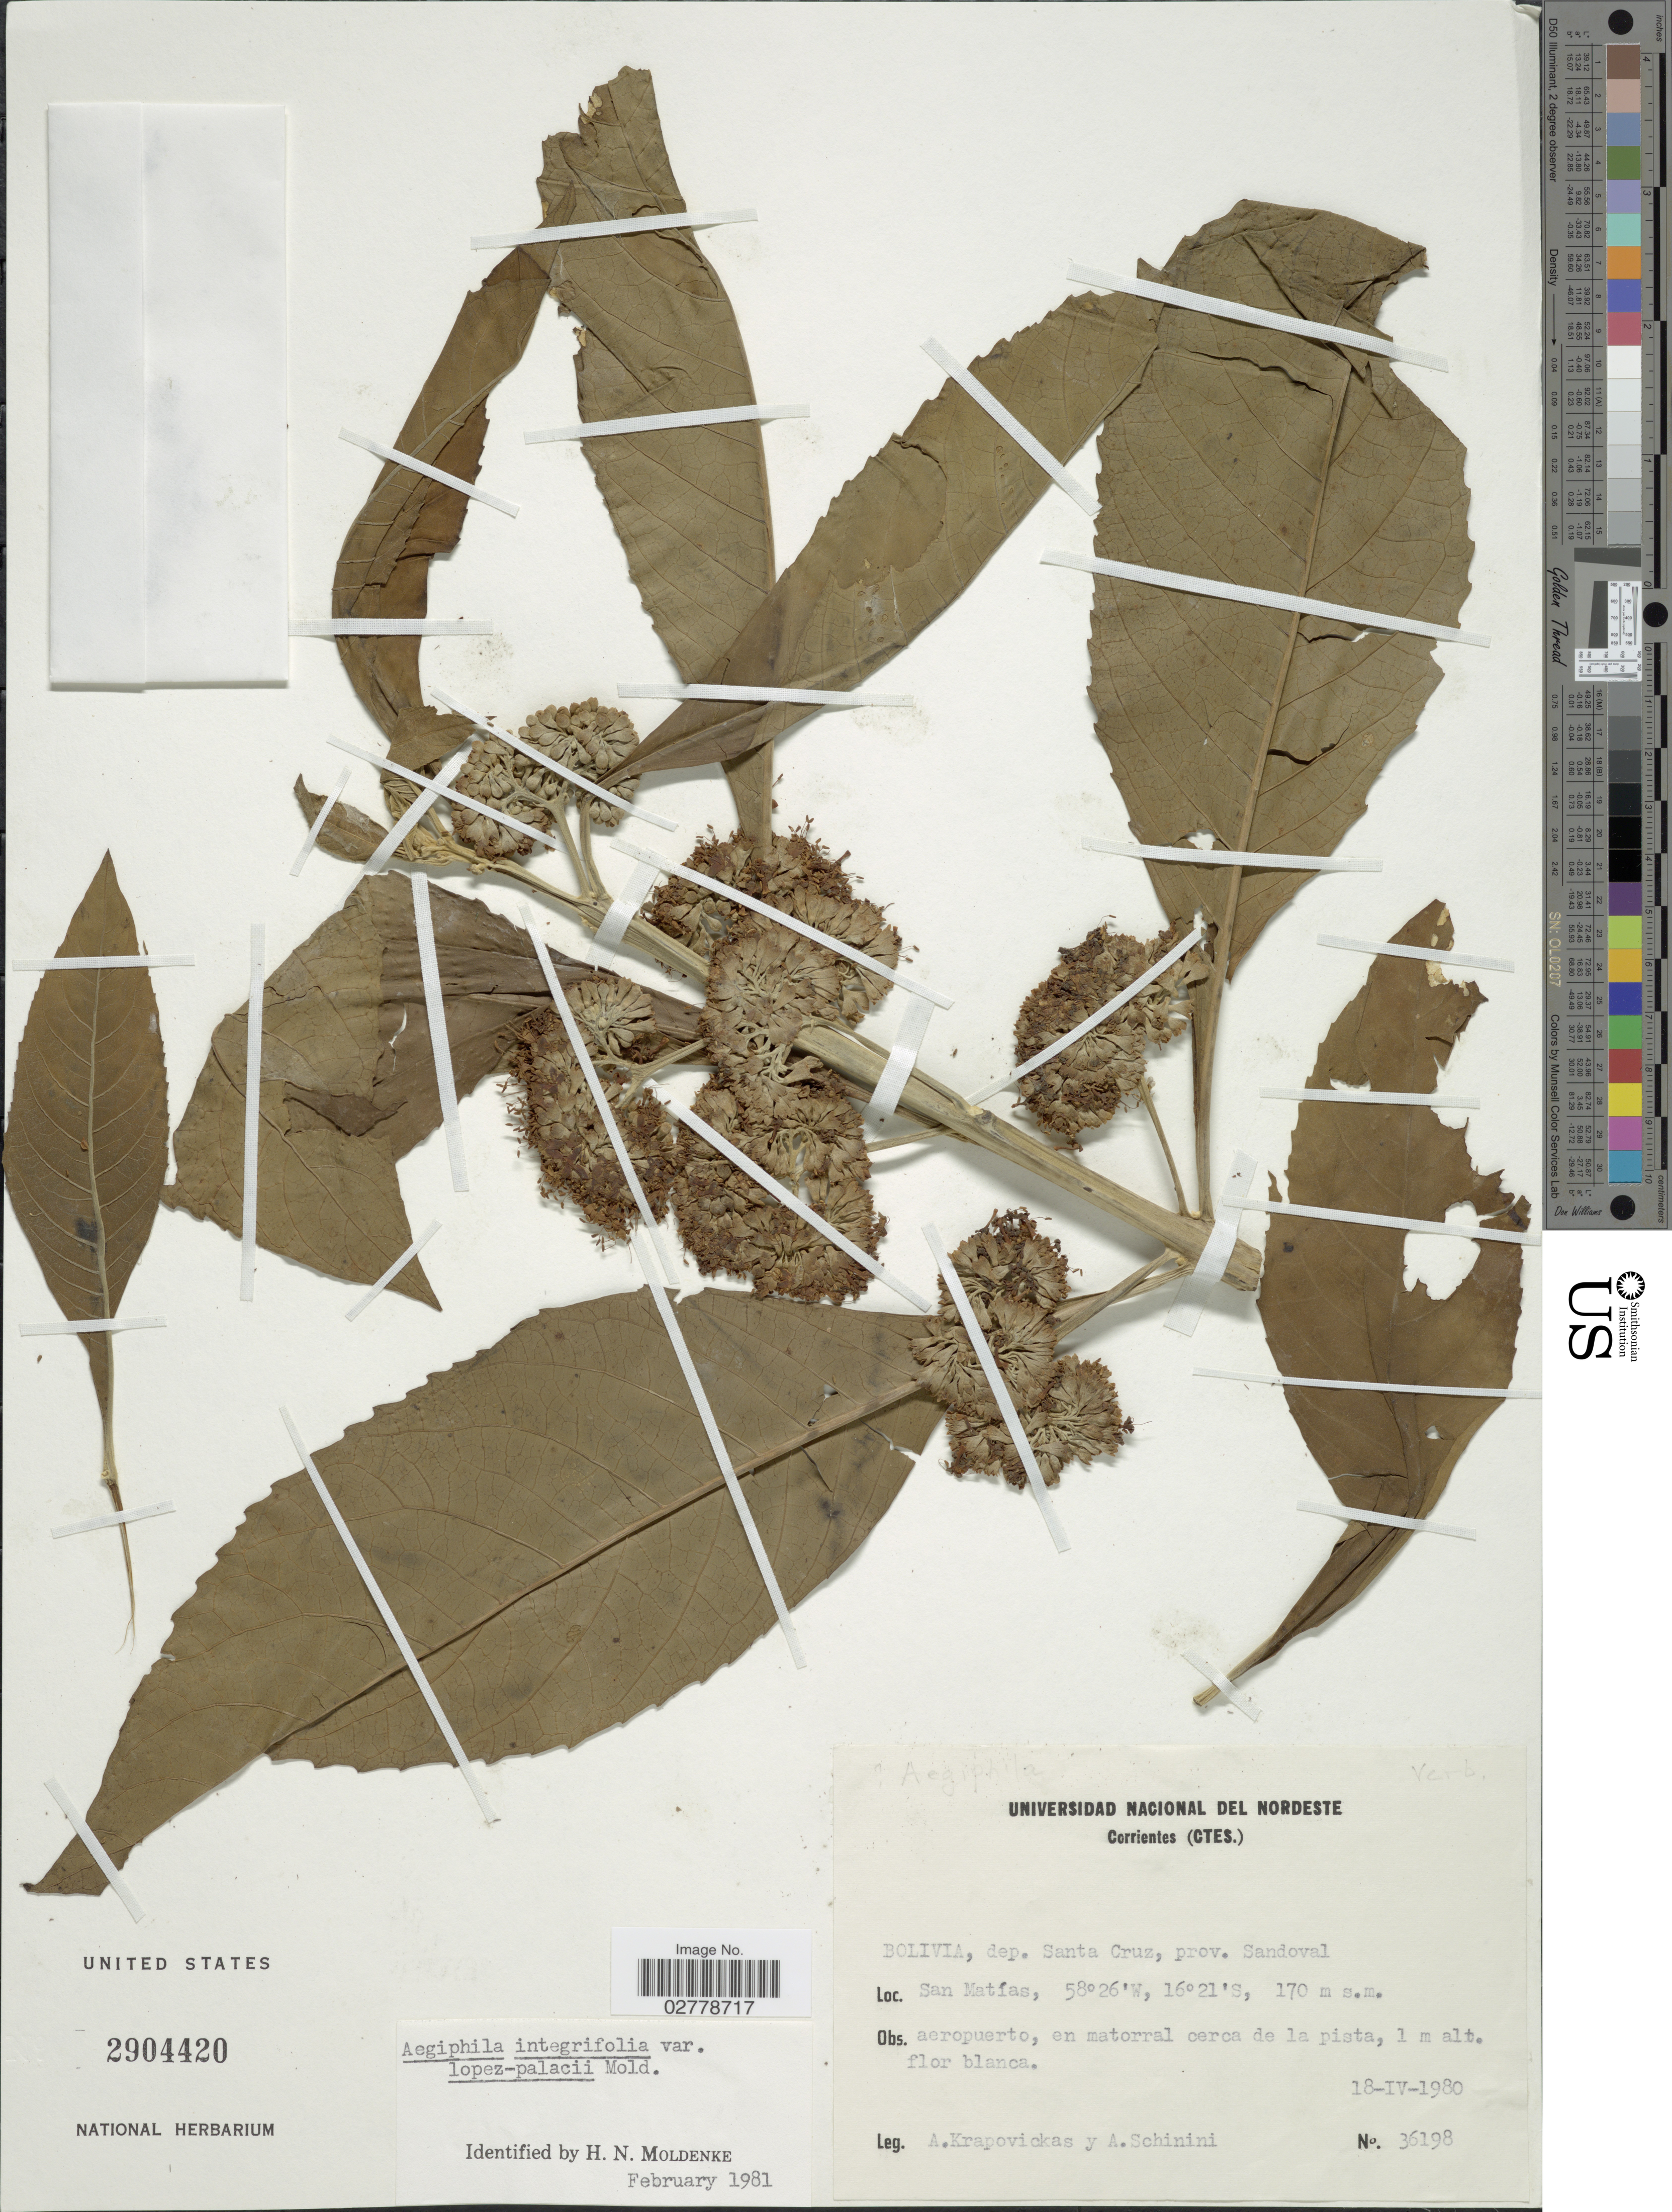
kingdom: Plantae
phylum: Tracheophyta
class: Magnoliopsida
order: Lamiales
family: Lamiaceae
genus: Aegiphila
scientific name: Aegiphila integrifolia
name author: (Jacq.) B.D. Jacks.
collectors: A. Krapovickas & A. Schinini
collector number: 36198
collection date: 1980-04-18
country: Bolivia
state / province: Santa Cruz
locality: Dep. Santa Cruz, prov. Sandoval, San Matías.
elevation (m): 170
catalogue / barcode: US 2904420